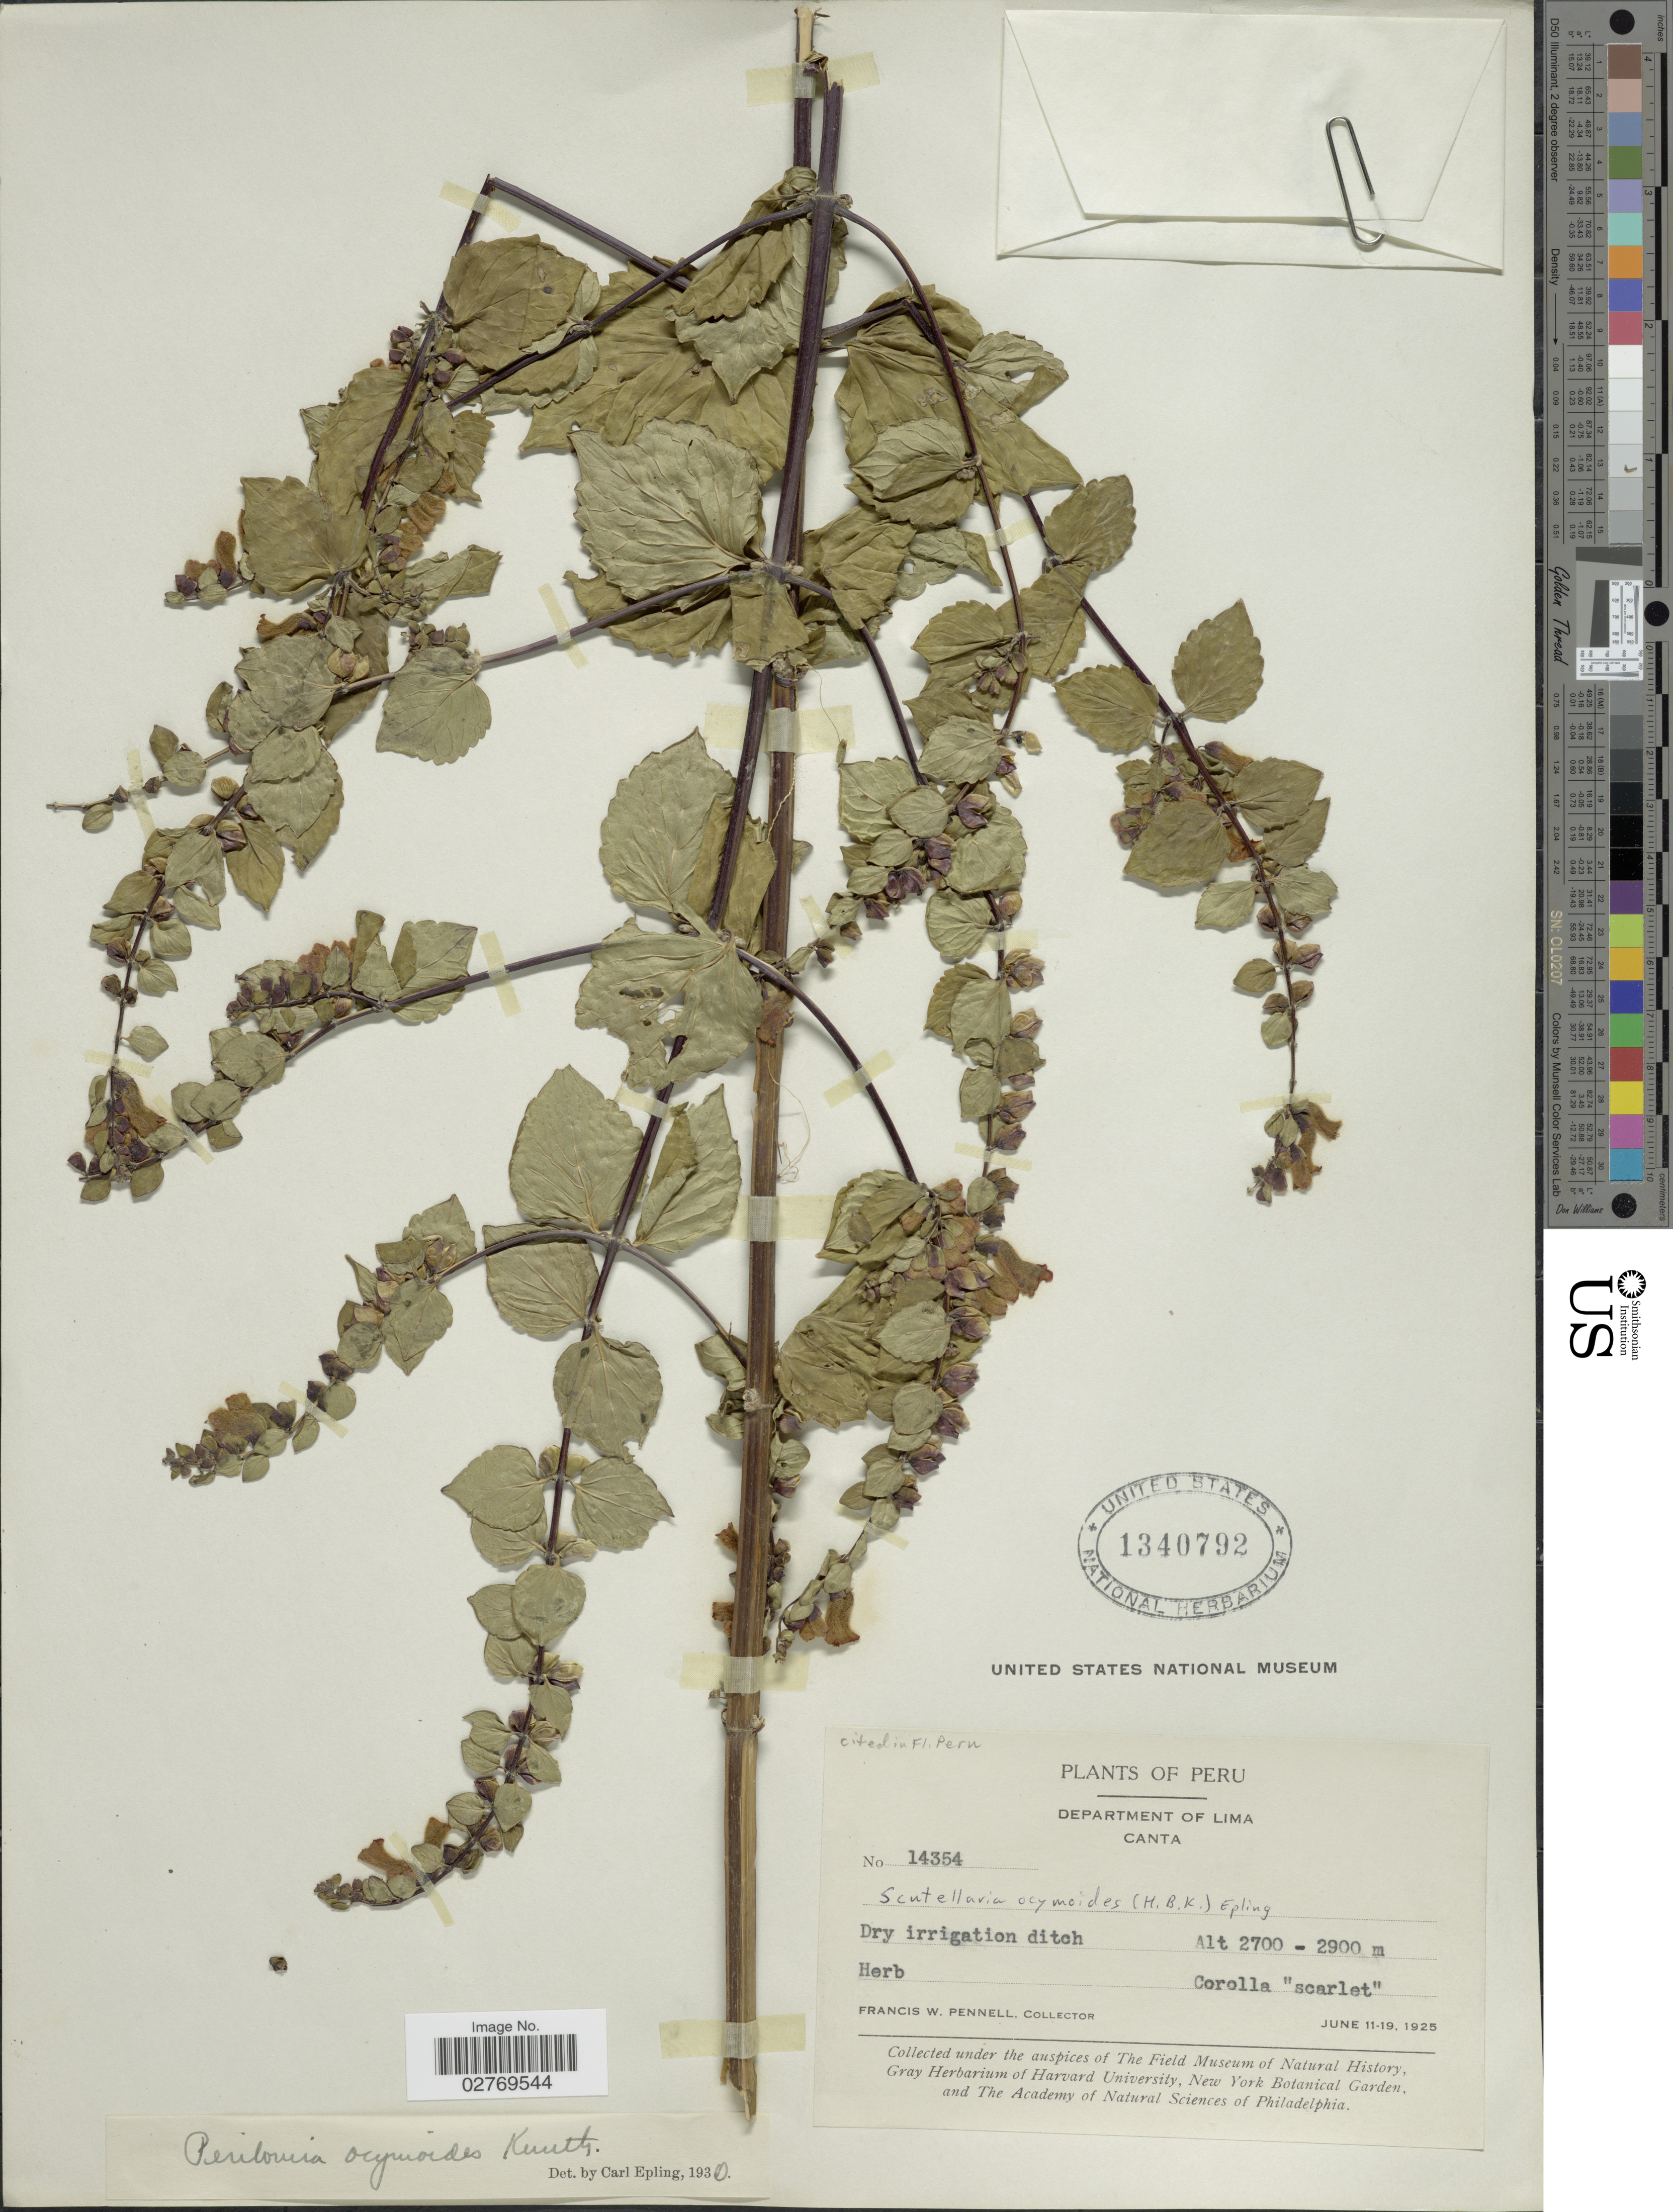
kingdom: Plantae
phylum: Tracheophyta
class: Magnoliopsida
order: Lamiales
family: Lamiaceae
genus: Scutellaria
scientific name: Scutellaria ocymoides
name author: (Kunth) Epling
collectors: F. W. Pennell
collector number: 14354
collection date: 1925-06-11/1925-06-19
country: Peru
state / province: Lima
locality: Department of Lima. Canta.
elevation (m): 2700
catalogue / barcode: US 1340792